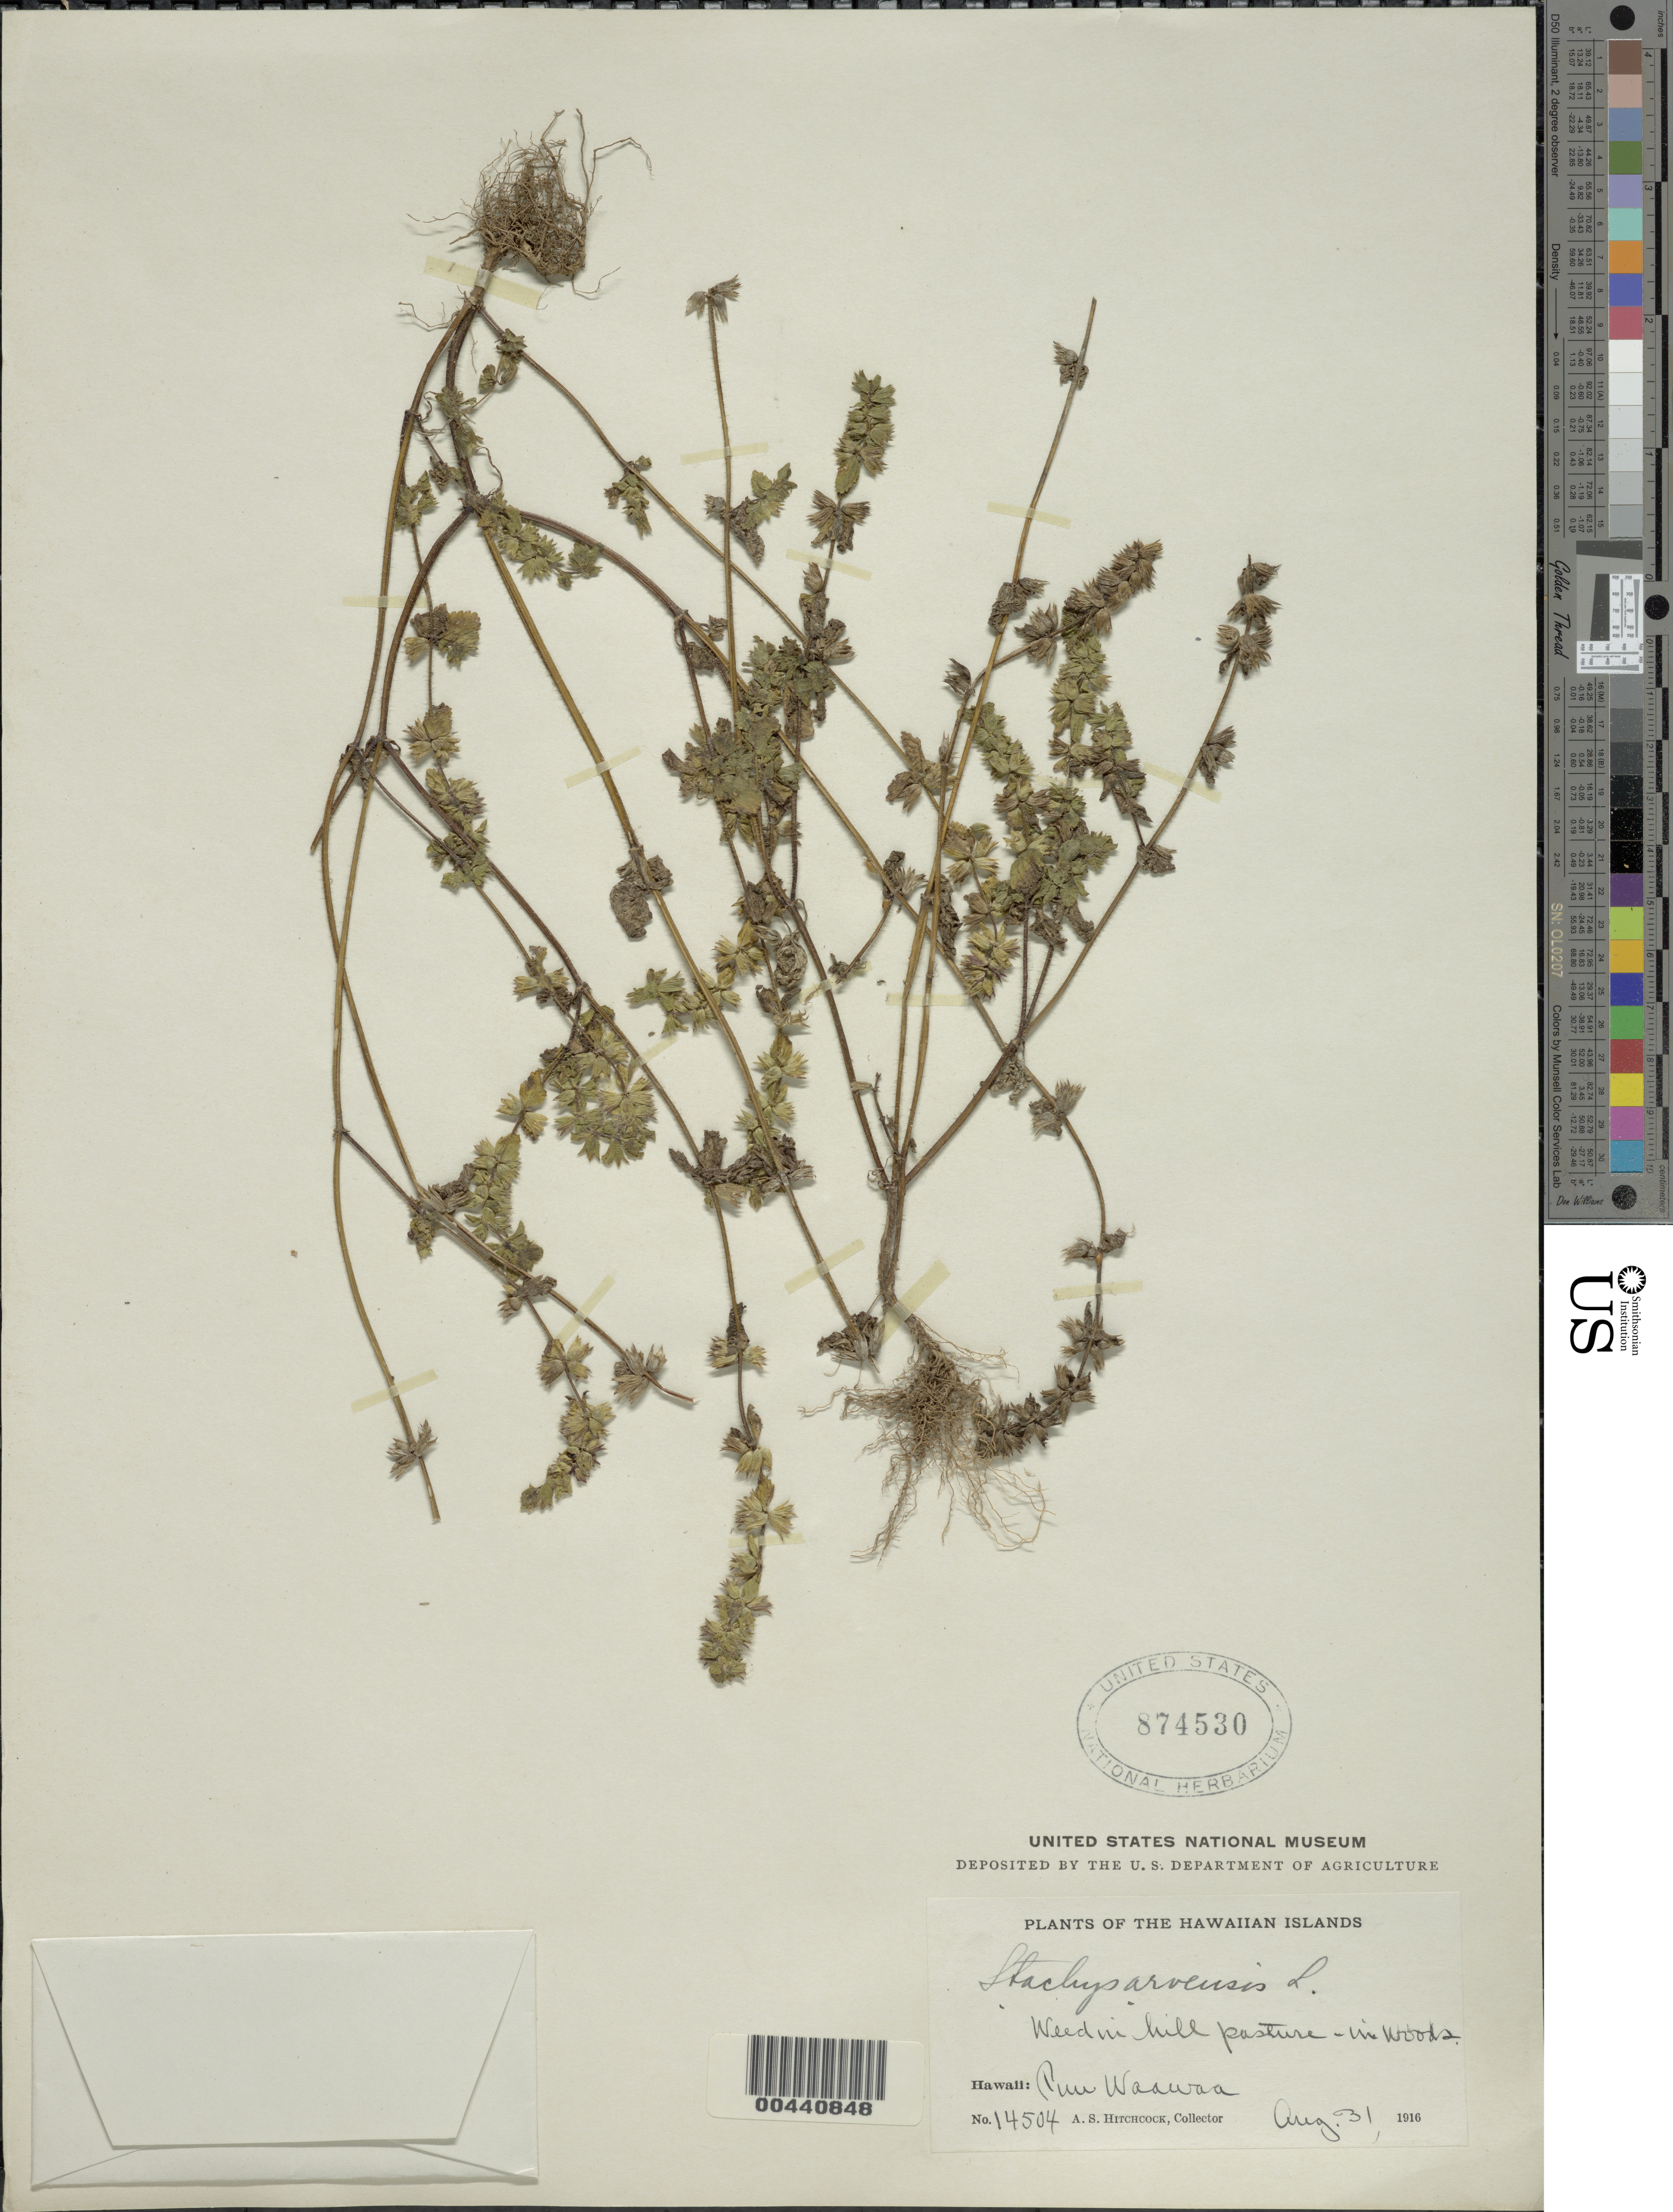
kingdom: Plantae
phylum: Tracheophyta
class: Magnoliopsida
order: Lamiales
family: Lamiaceae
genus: Stachys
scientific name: Stachys arvensis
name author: (L.) L.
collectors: A. S. Hitchcock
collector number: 14504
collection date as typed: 31 Aug 1916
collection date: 1916-08-31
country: United States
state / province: Hawaii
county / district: Hawaii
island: Hawaii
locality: Puu Waawa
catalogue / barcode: US 874530